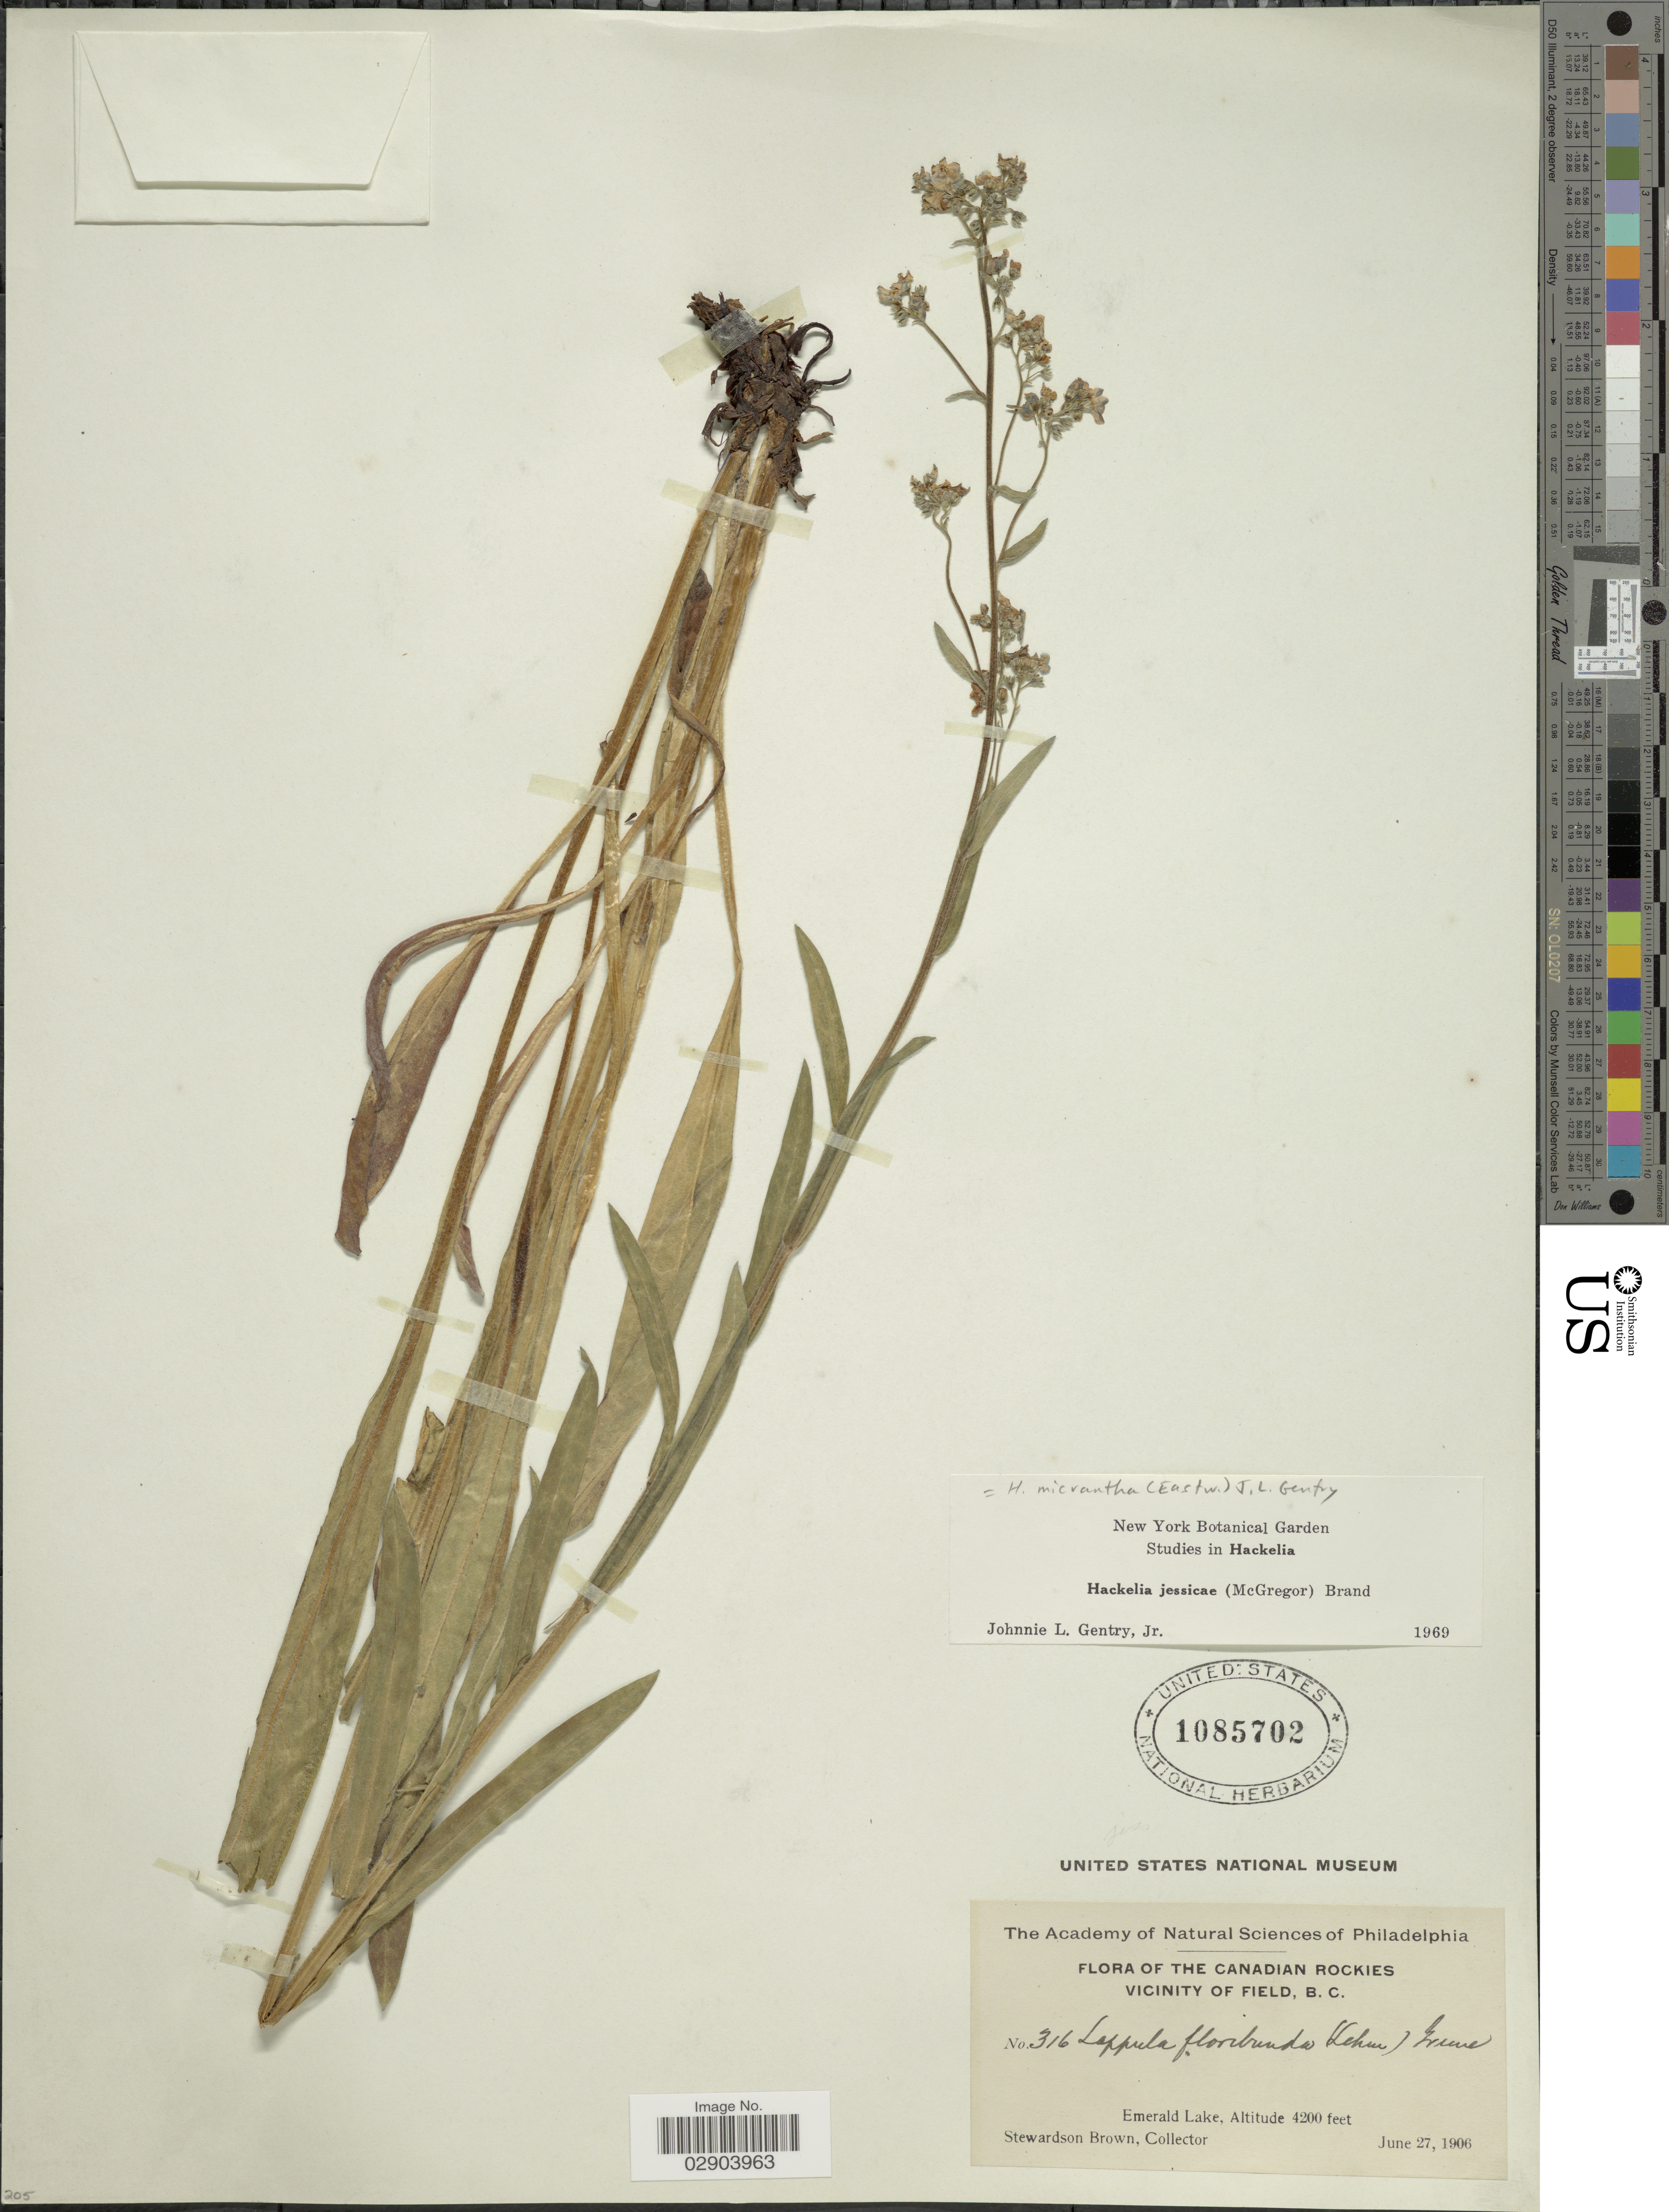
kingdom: Plantae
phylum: Tracheophyta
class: Magnoliopsida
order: Boraginales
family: Boraginaceae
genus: Hackelia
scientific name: Hackelia micrantha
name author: (Eastw.) J.L. Gentry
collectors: S. Brown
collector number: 316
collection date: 1906-06-27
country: Canada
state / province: British Columbia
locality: The Canadian Rockies. Vicinity of Field, B. C. Emerald Lake.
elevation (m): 1280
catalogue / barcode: US 1085702